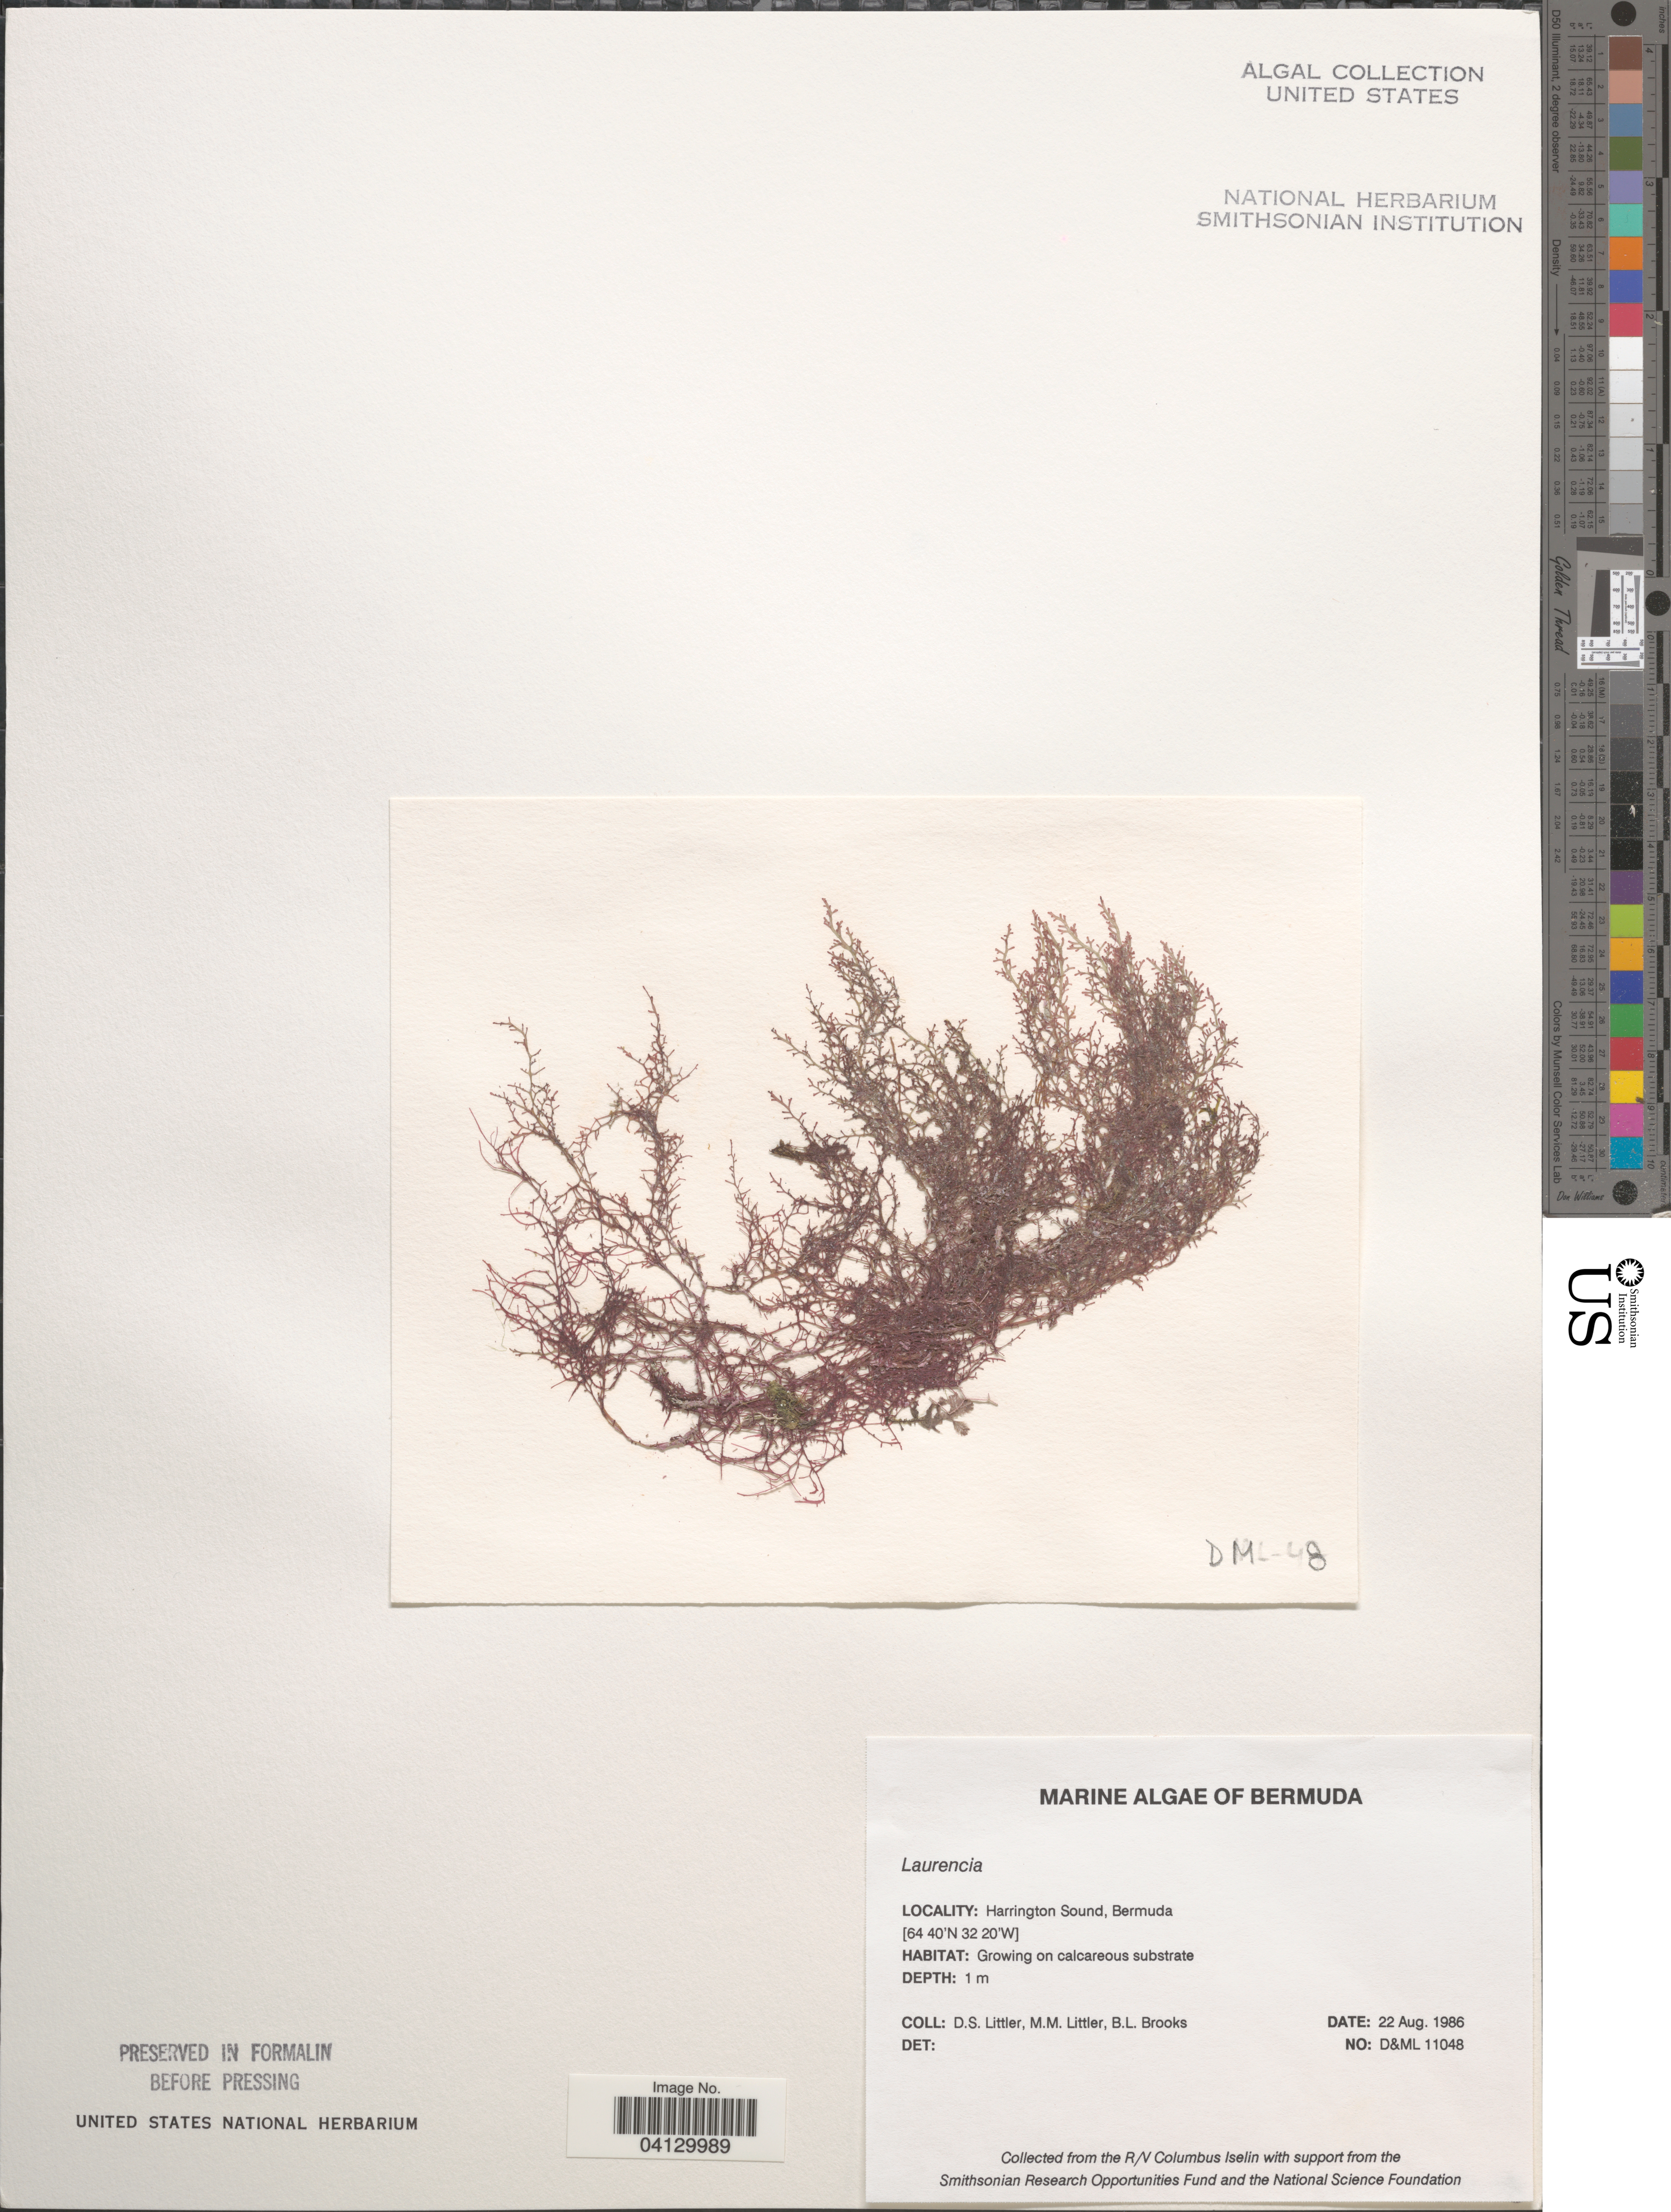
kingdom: Plantae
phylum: Rhodophyta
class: Florideophyceae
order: Ceramiales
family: Rhodomelaceae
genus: Laurencia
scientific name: Laurencia sp.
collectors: D. S. Littler & B. Brooks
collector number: D&ML 11048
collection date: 1986-08-22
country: Bermuda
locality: Harrington Sound.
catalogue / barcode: US 328782